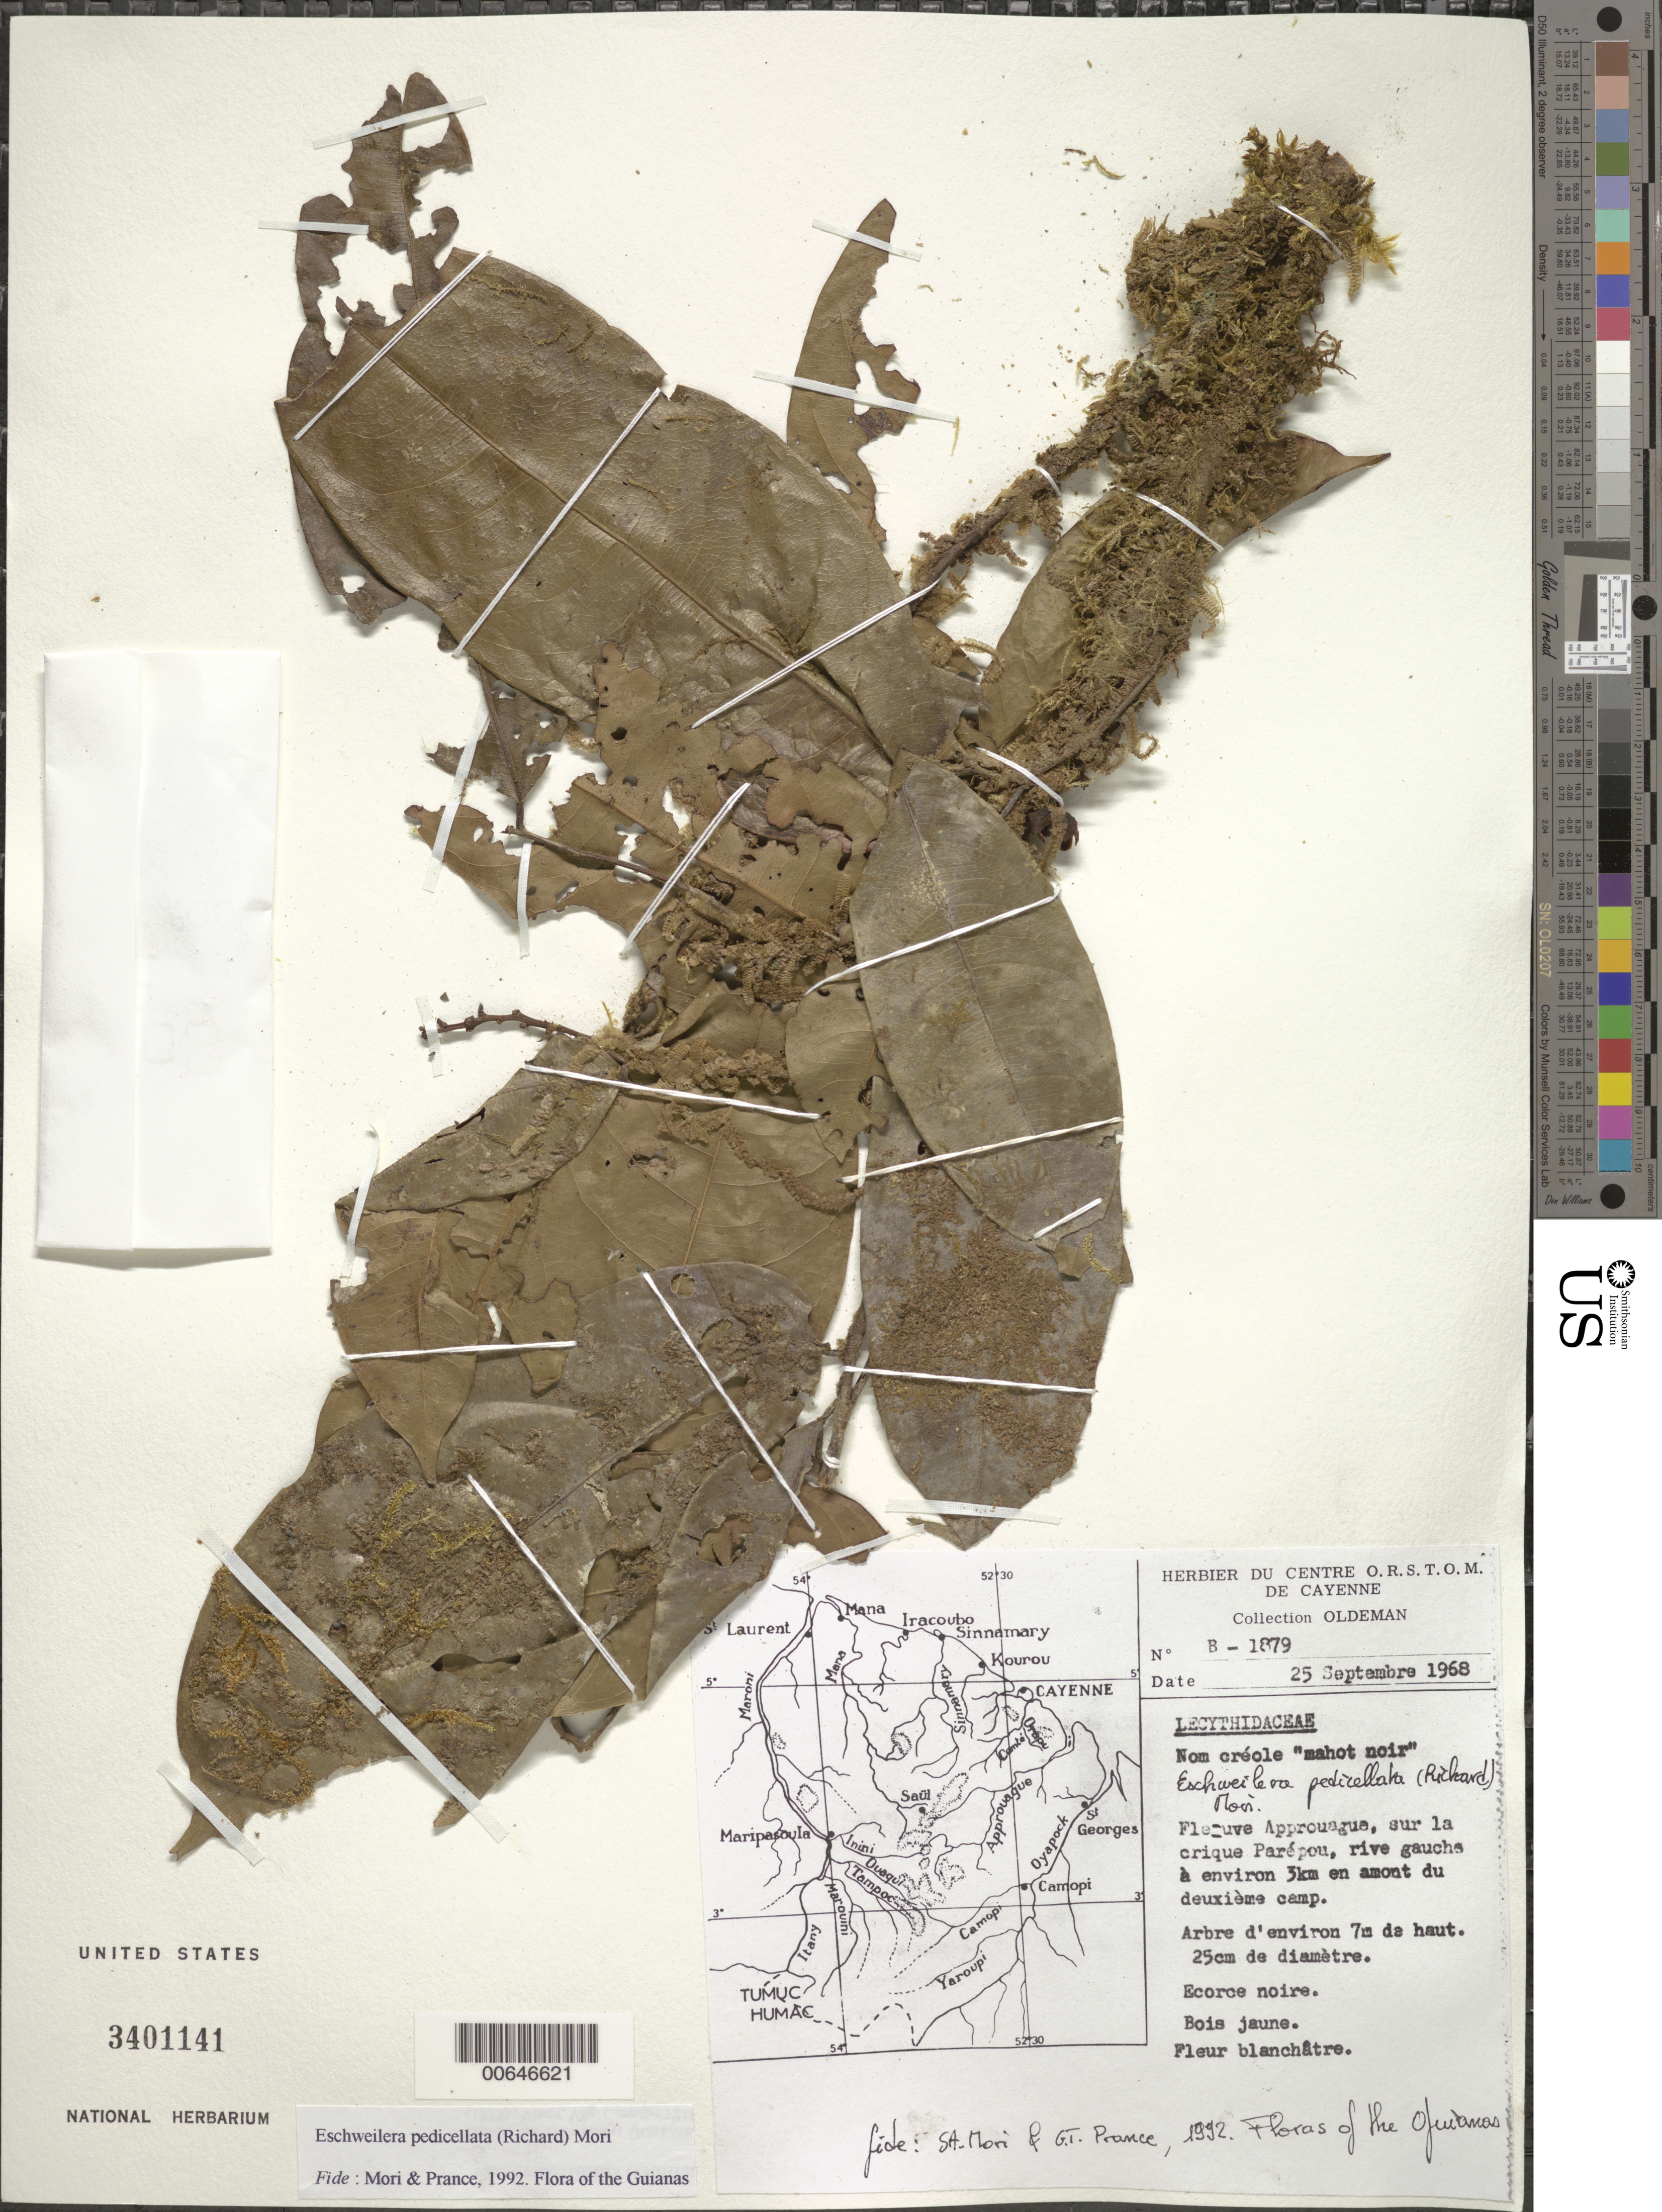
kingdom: Plantae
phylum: Tracheophyta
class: Magnoliopsida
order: Ericales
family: Lecythidaceae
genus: Eschweilera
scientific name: Eschweilera pedicellata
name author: (Rich.) S.A. Mori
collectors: R. Oldeman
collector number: B 1879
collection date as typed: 25-Sep-68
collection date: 1968-09-25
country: French Guiana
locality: Crique Parépou, Fleuve Approuague, rive gauche a environ 3km en amont du deuxieme camp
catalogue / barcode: US 3401141